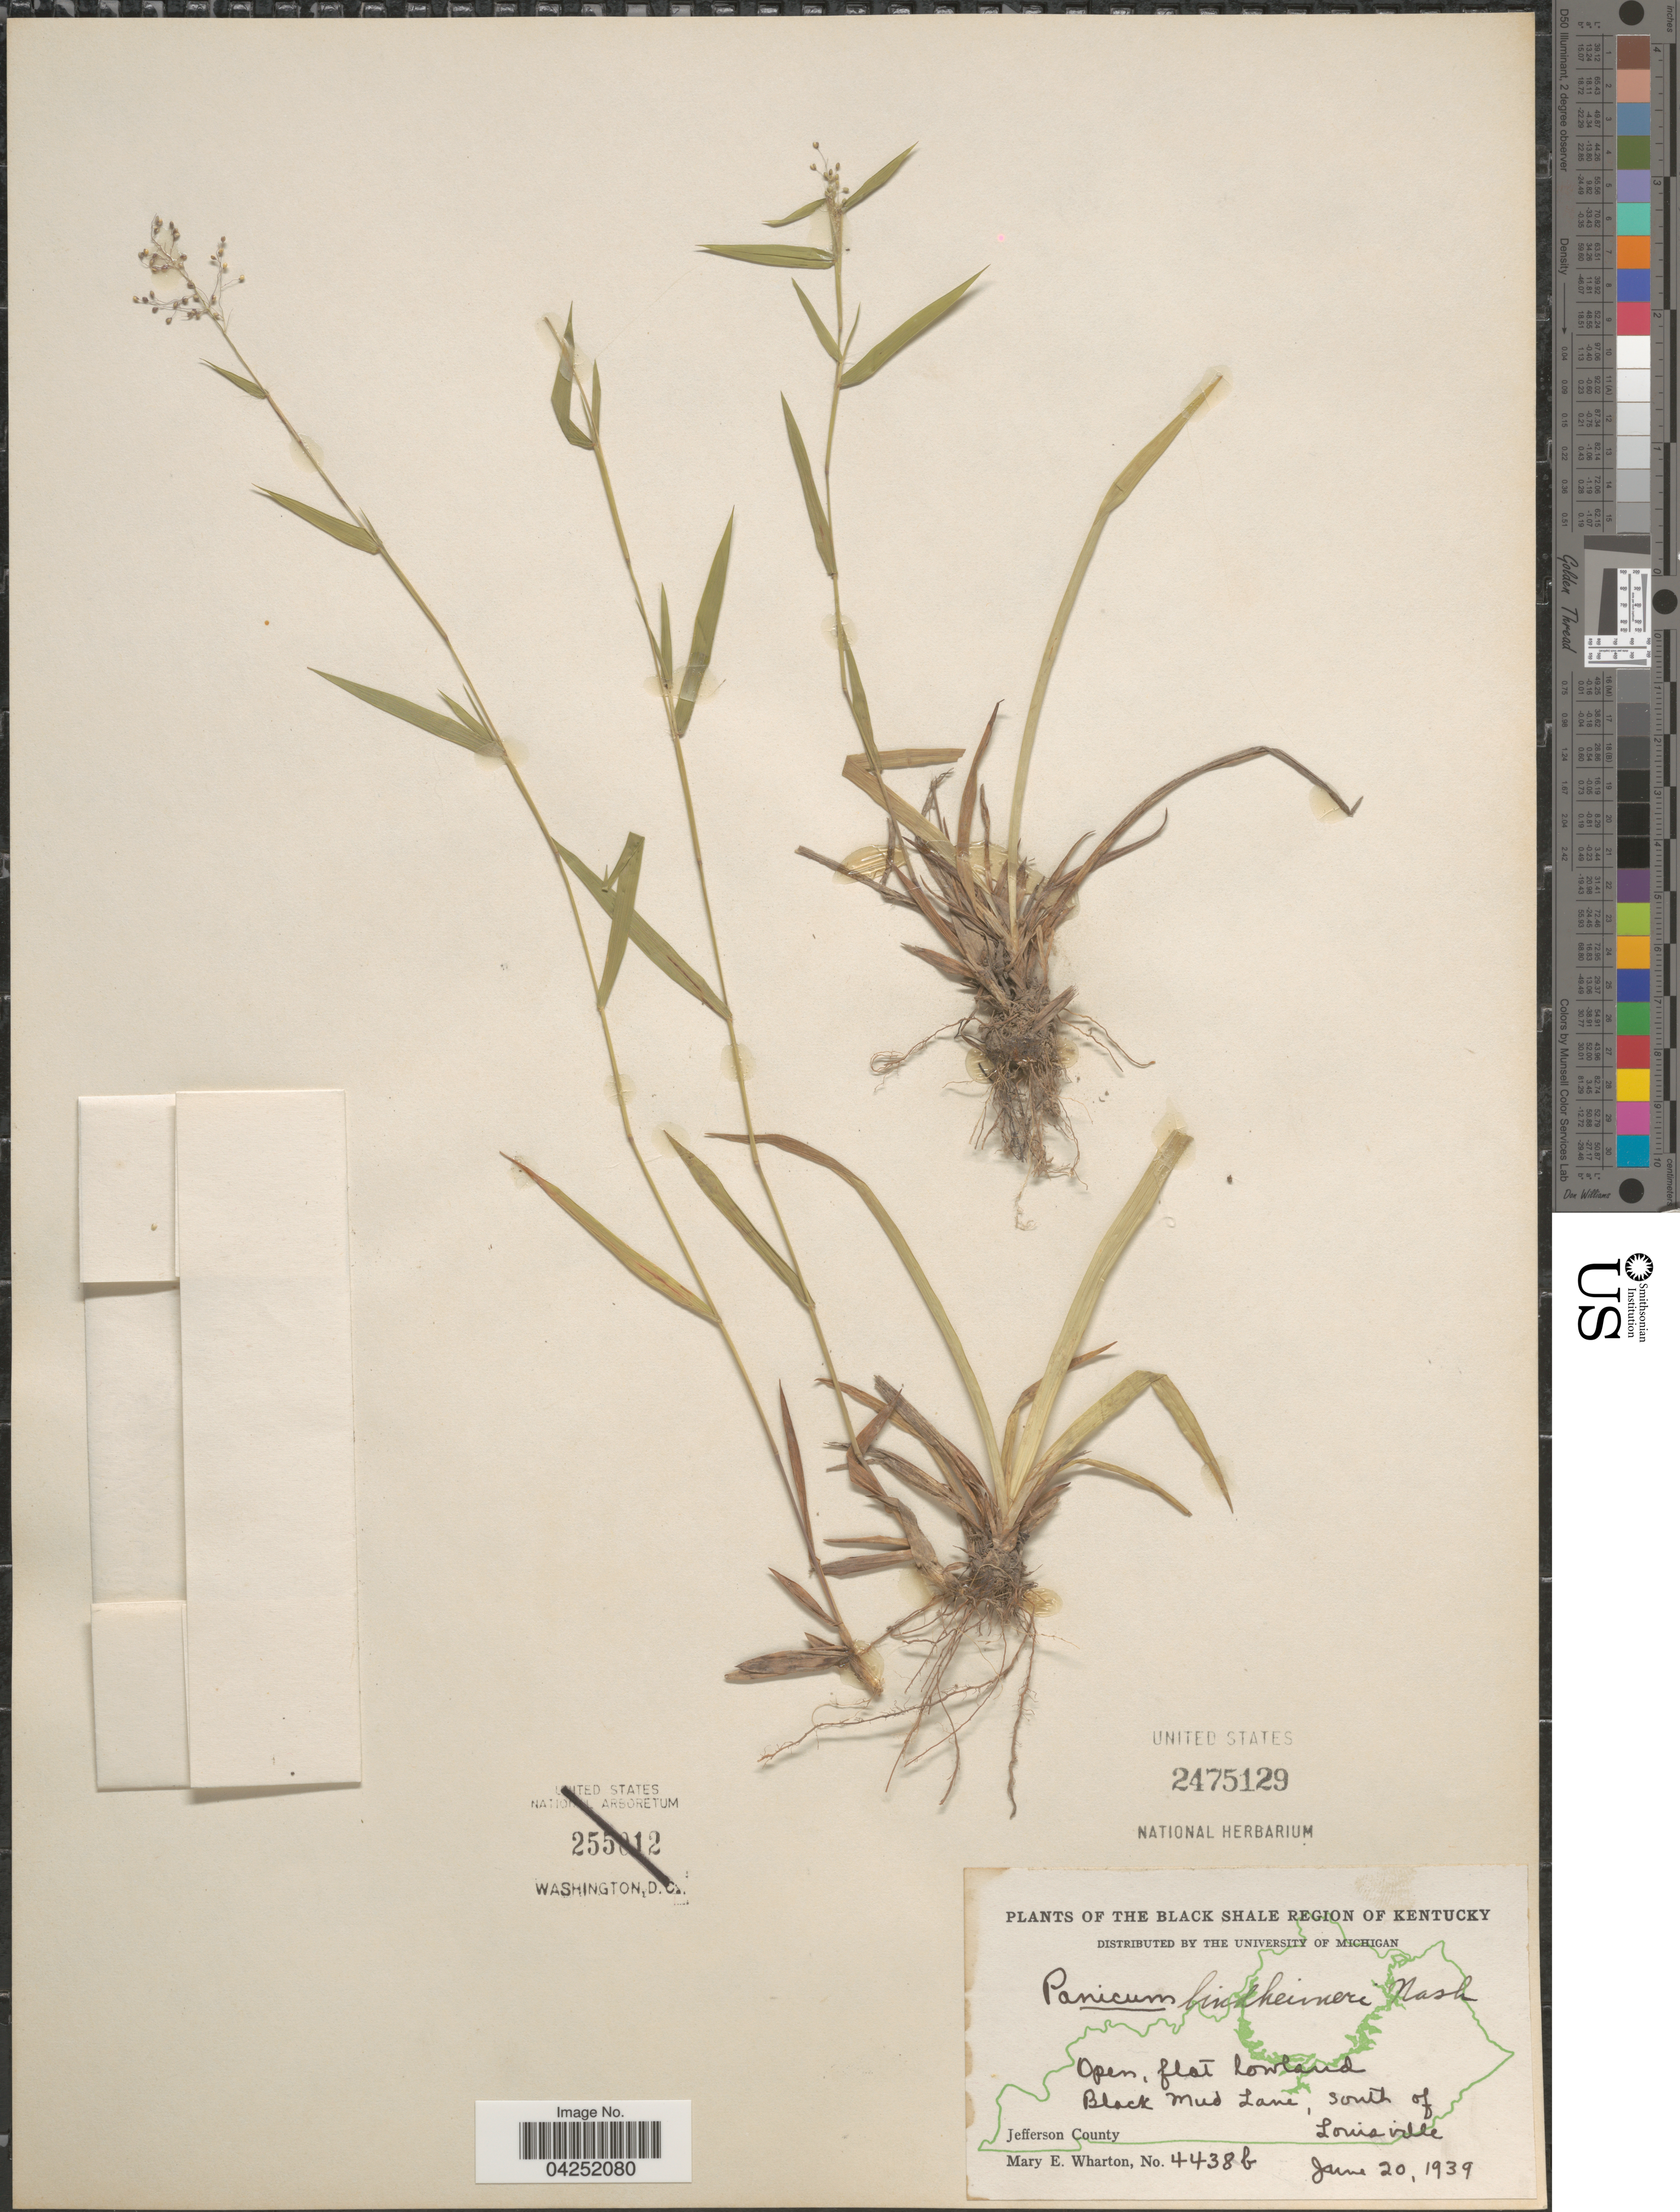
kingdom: Plantae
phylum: Tracheophyta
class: Liliopsida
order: Poales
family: Poaceae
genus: Dichanthelium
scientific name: Dichanthelium acuminatum var. lindheimeri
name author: (Nash) Gould & C.A. Clark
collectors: M. Wharton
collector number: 4438b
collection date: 1939-06-20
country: United States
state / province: Kentucky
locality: The Black Shale Region of Kentucky. Open, flat lowland Black Mud Lane, south of Louisville. Jefferson County.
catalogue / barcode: US 2475129